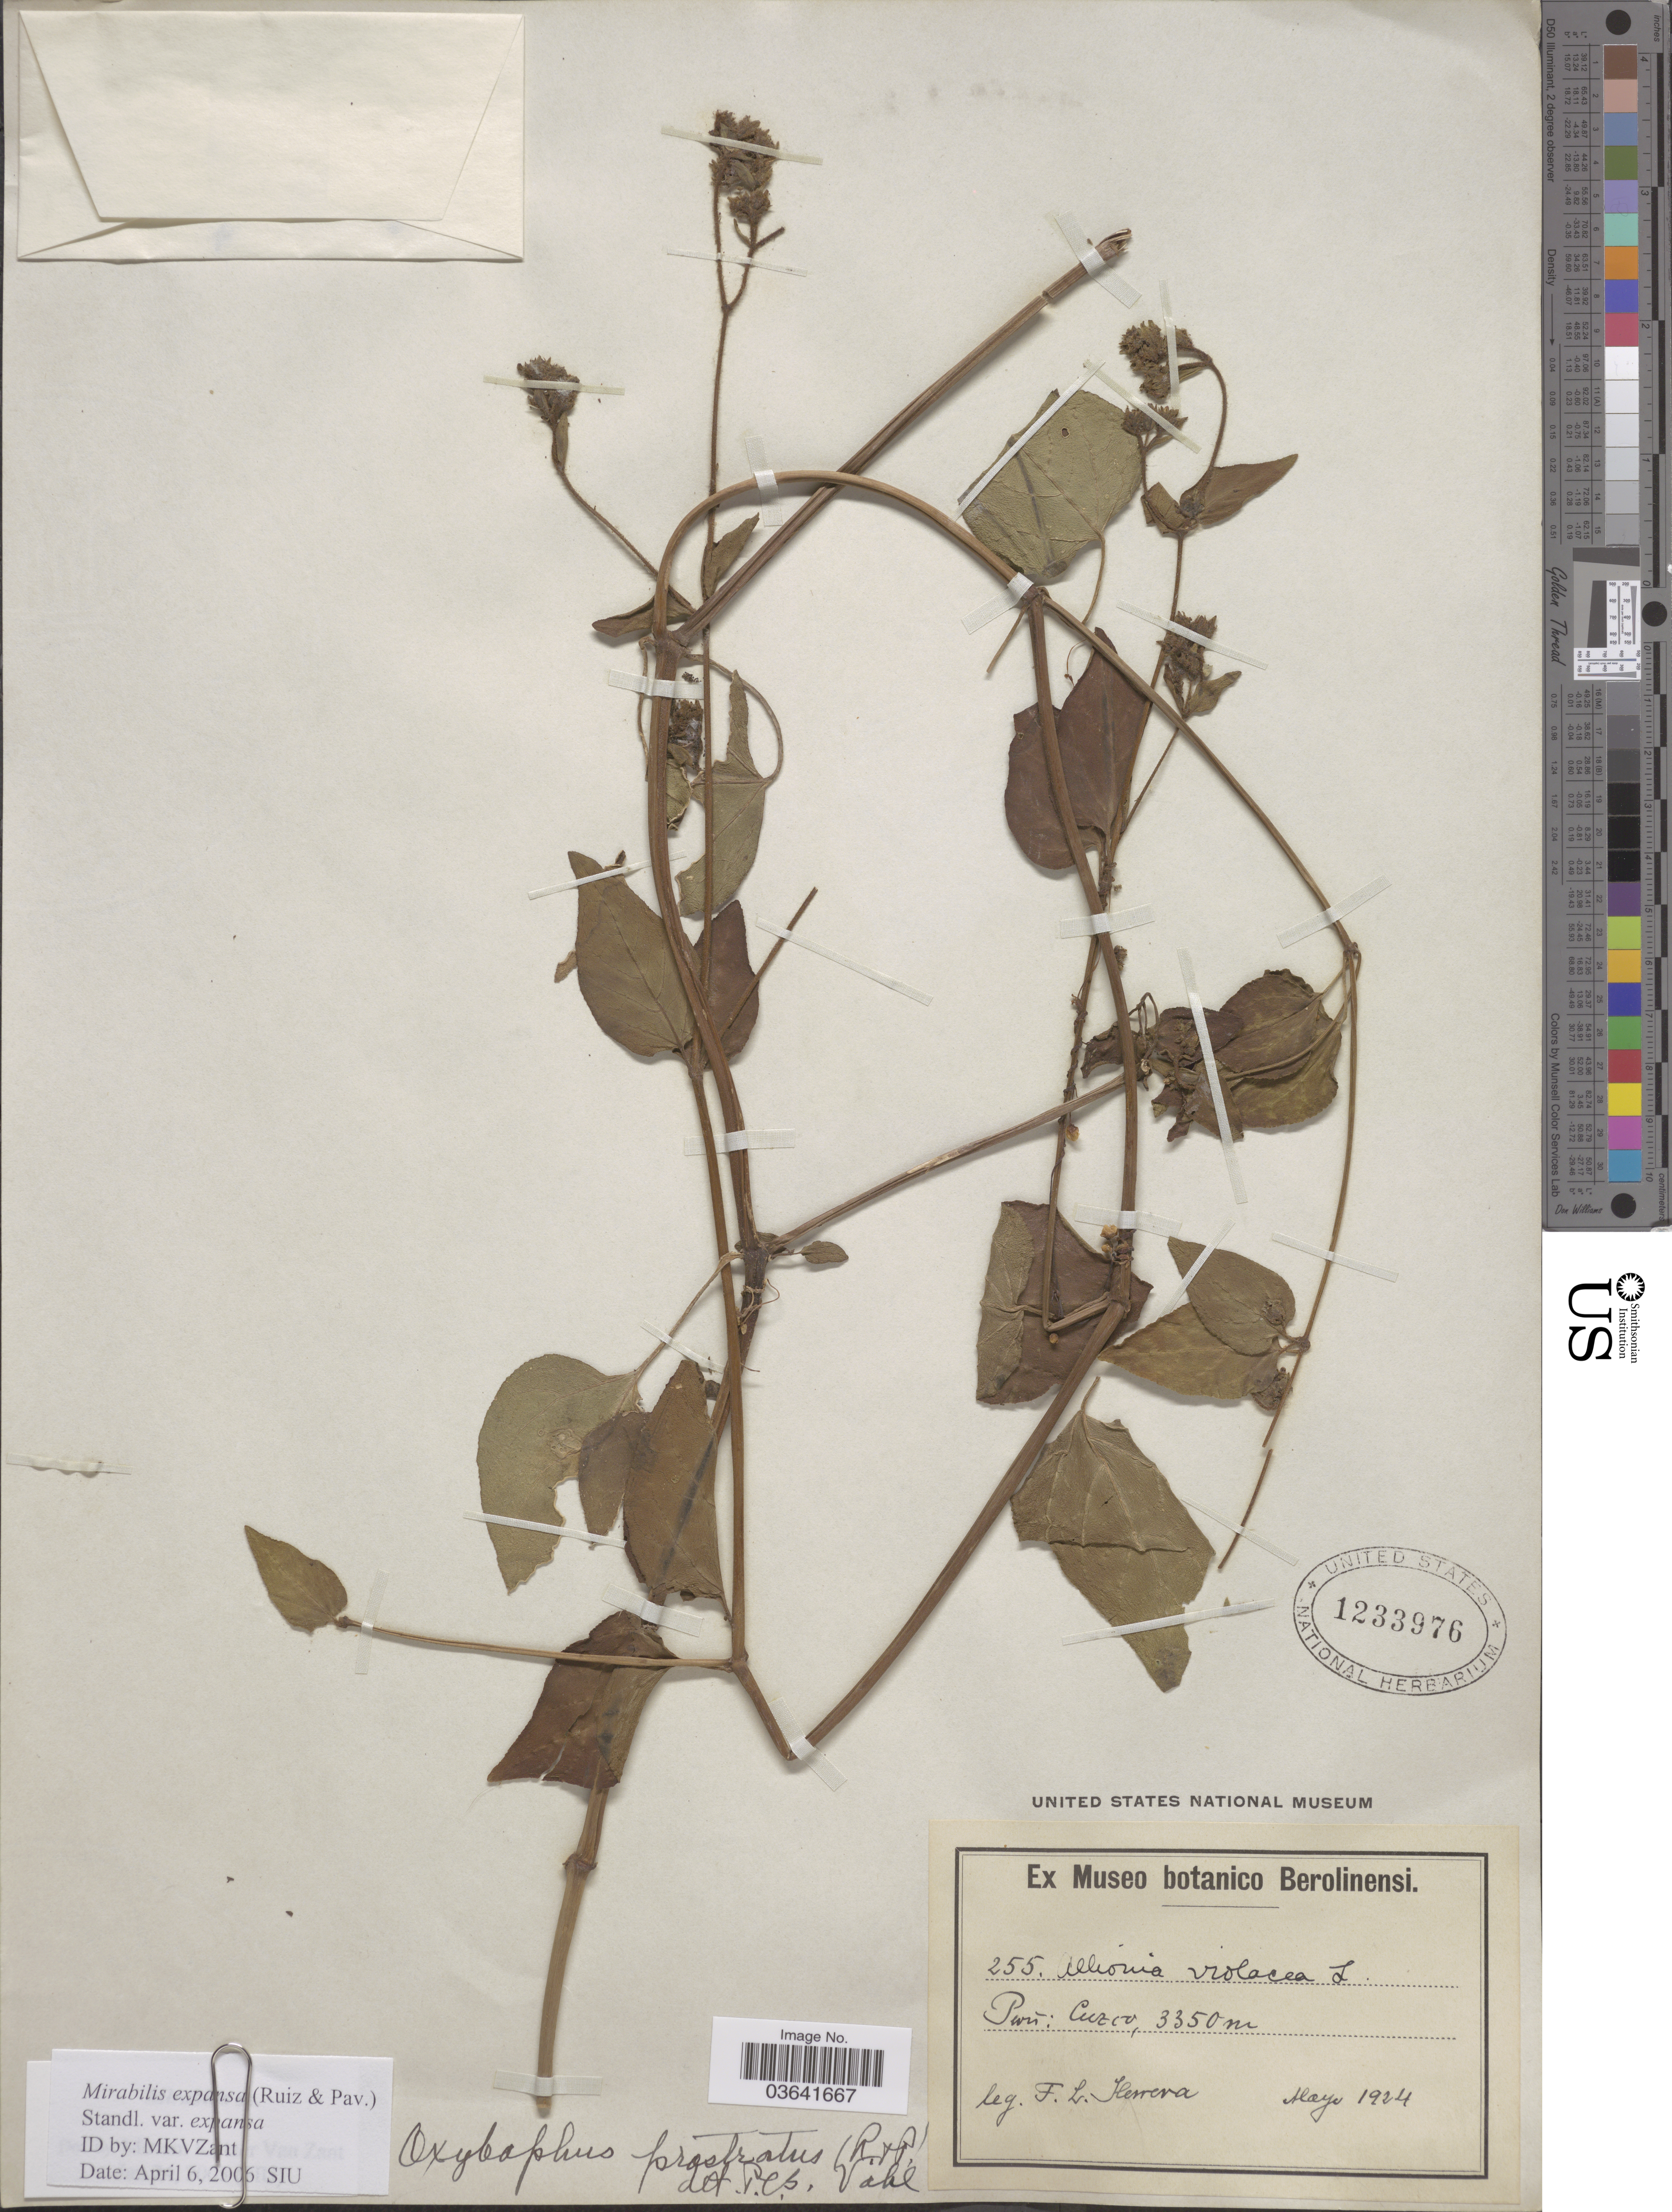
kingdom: Plantae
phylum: Tracheophyta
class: Magnoliopsida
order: Caryophyllales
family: Nyctaginaceae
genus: Mirabilis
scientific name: Mirabilis expansa var. expansa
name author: (Ruiz & Pav.) Standl.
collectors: F. L. Herrera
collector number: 255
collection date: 1924-05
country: Peru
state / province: Cusco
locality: Cuzco.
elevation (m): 3350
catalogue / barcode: US 1233976